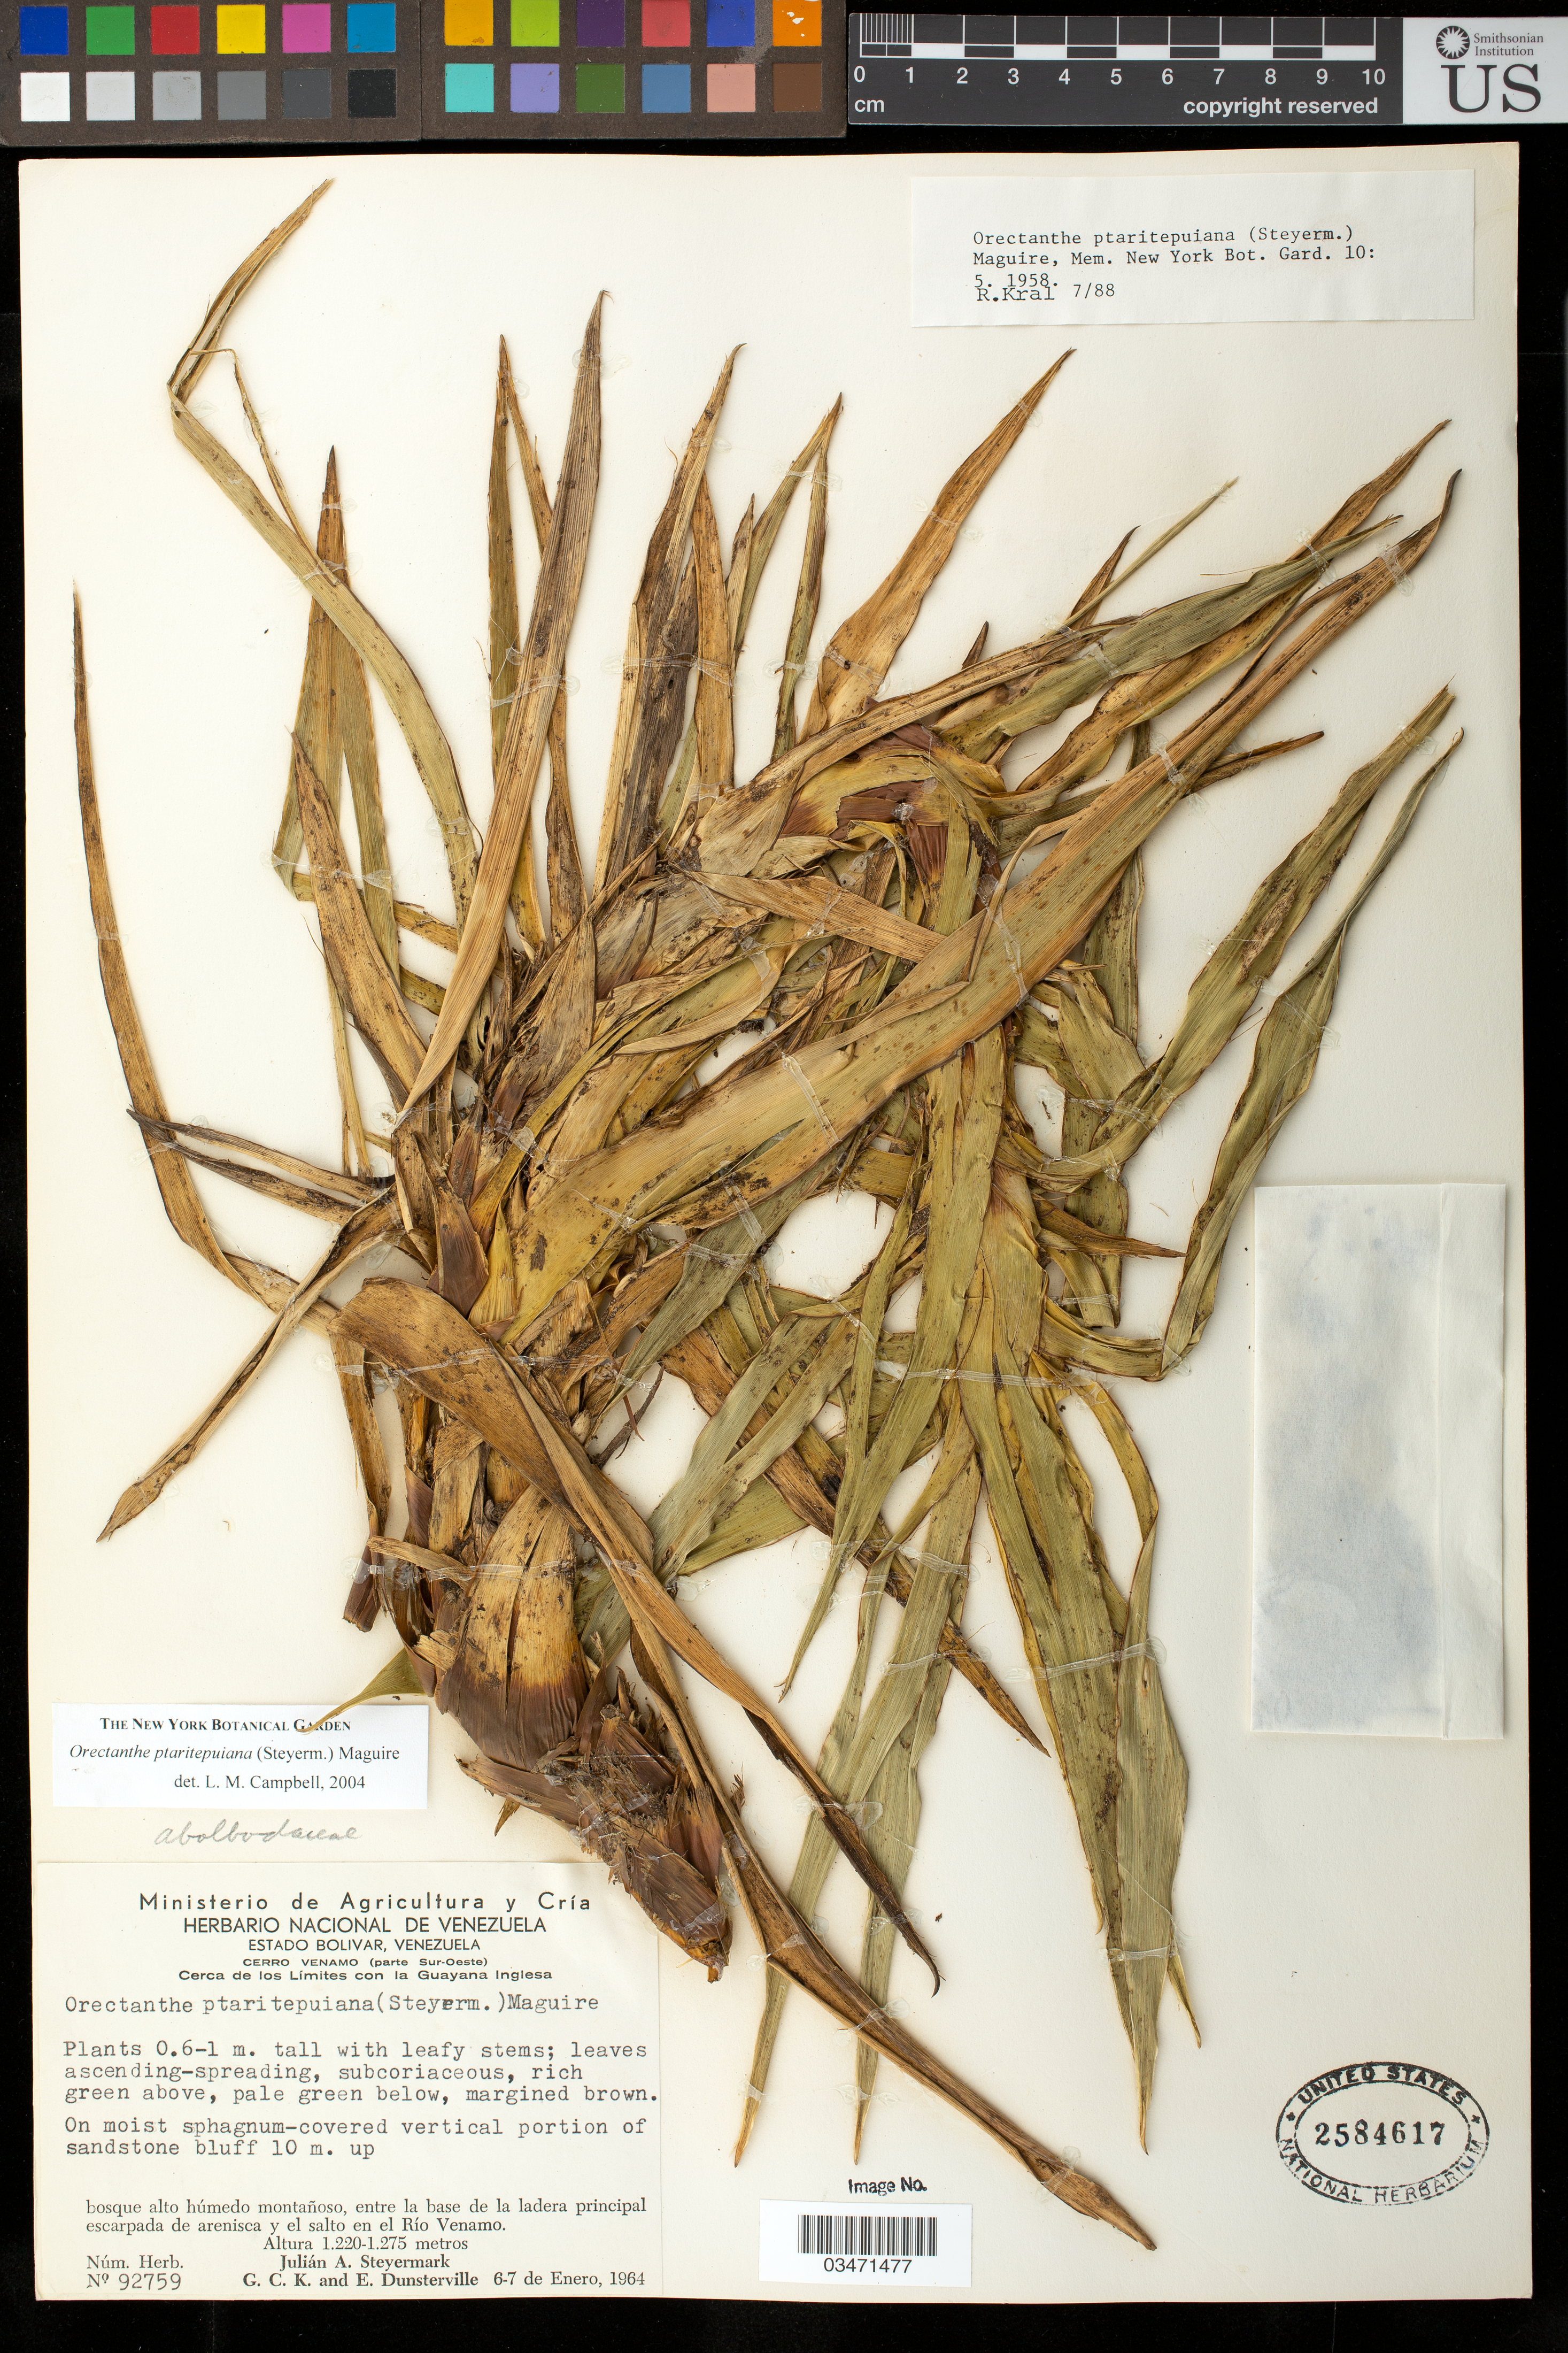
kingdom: Plantae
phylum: Tracheophyta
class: Liliopsida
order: Poales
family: Xyridaceae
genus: Orectanthe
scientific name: Orectanthe ptaritepuiana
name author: (Steyerm.) Maguire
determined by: Campbell, L. M.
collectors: J. Steyermark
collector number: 92759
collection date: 1964-01-06/1964-01-07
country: Venezuela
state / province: Bolívar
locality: Rio Venamo.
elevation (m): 1220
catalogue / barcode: US 2584617